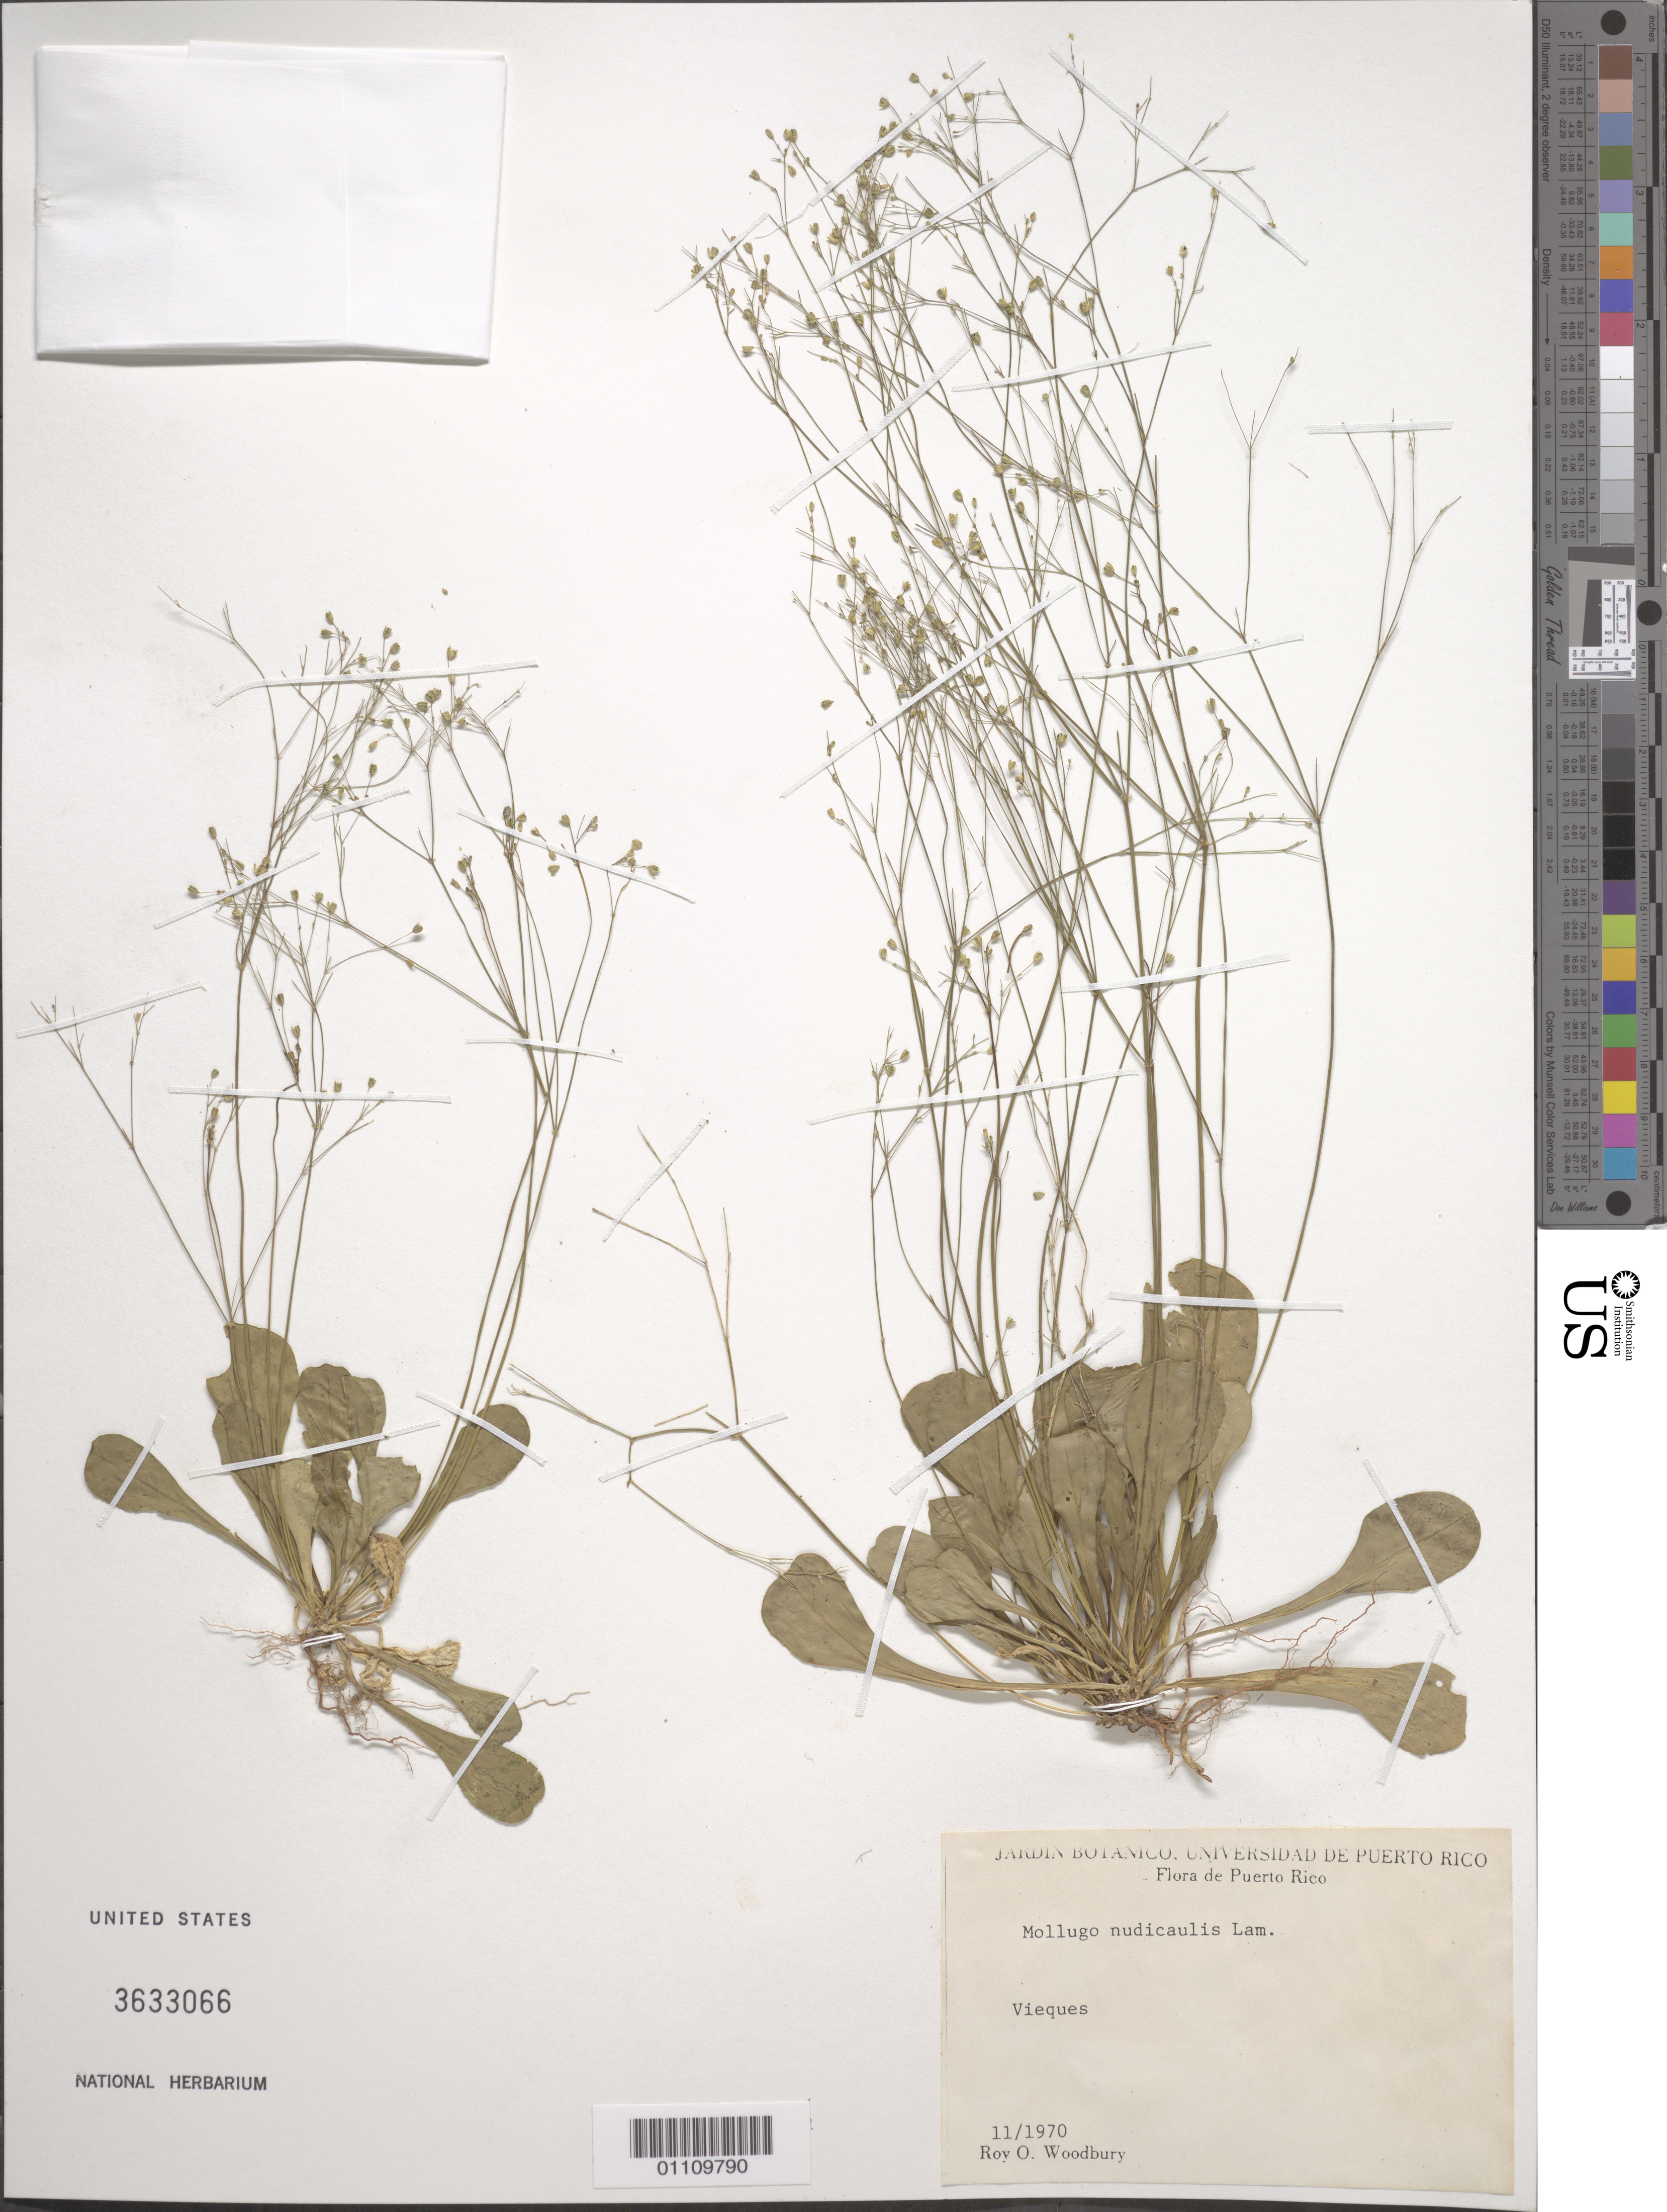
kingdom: Plantae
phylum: Tracheophyta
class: Magnoliopsida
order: Caryophyllales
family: Molluginaceae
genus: Paramollugo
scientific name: Paramollugo spathulata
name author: (Sw.) Sukhor.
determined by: Strong, Mark T., (BOT), Smithsonian Institution - National Museum of Natural History (UNITED STATES)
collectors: R. O. Woodbury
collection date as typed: Nov 1970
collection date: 1970-11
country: Puerto Rico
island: Vieques I.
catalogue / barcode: US 3633066